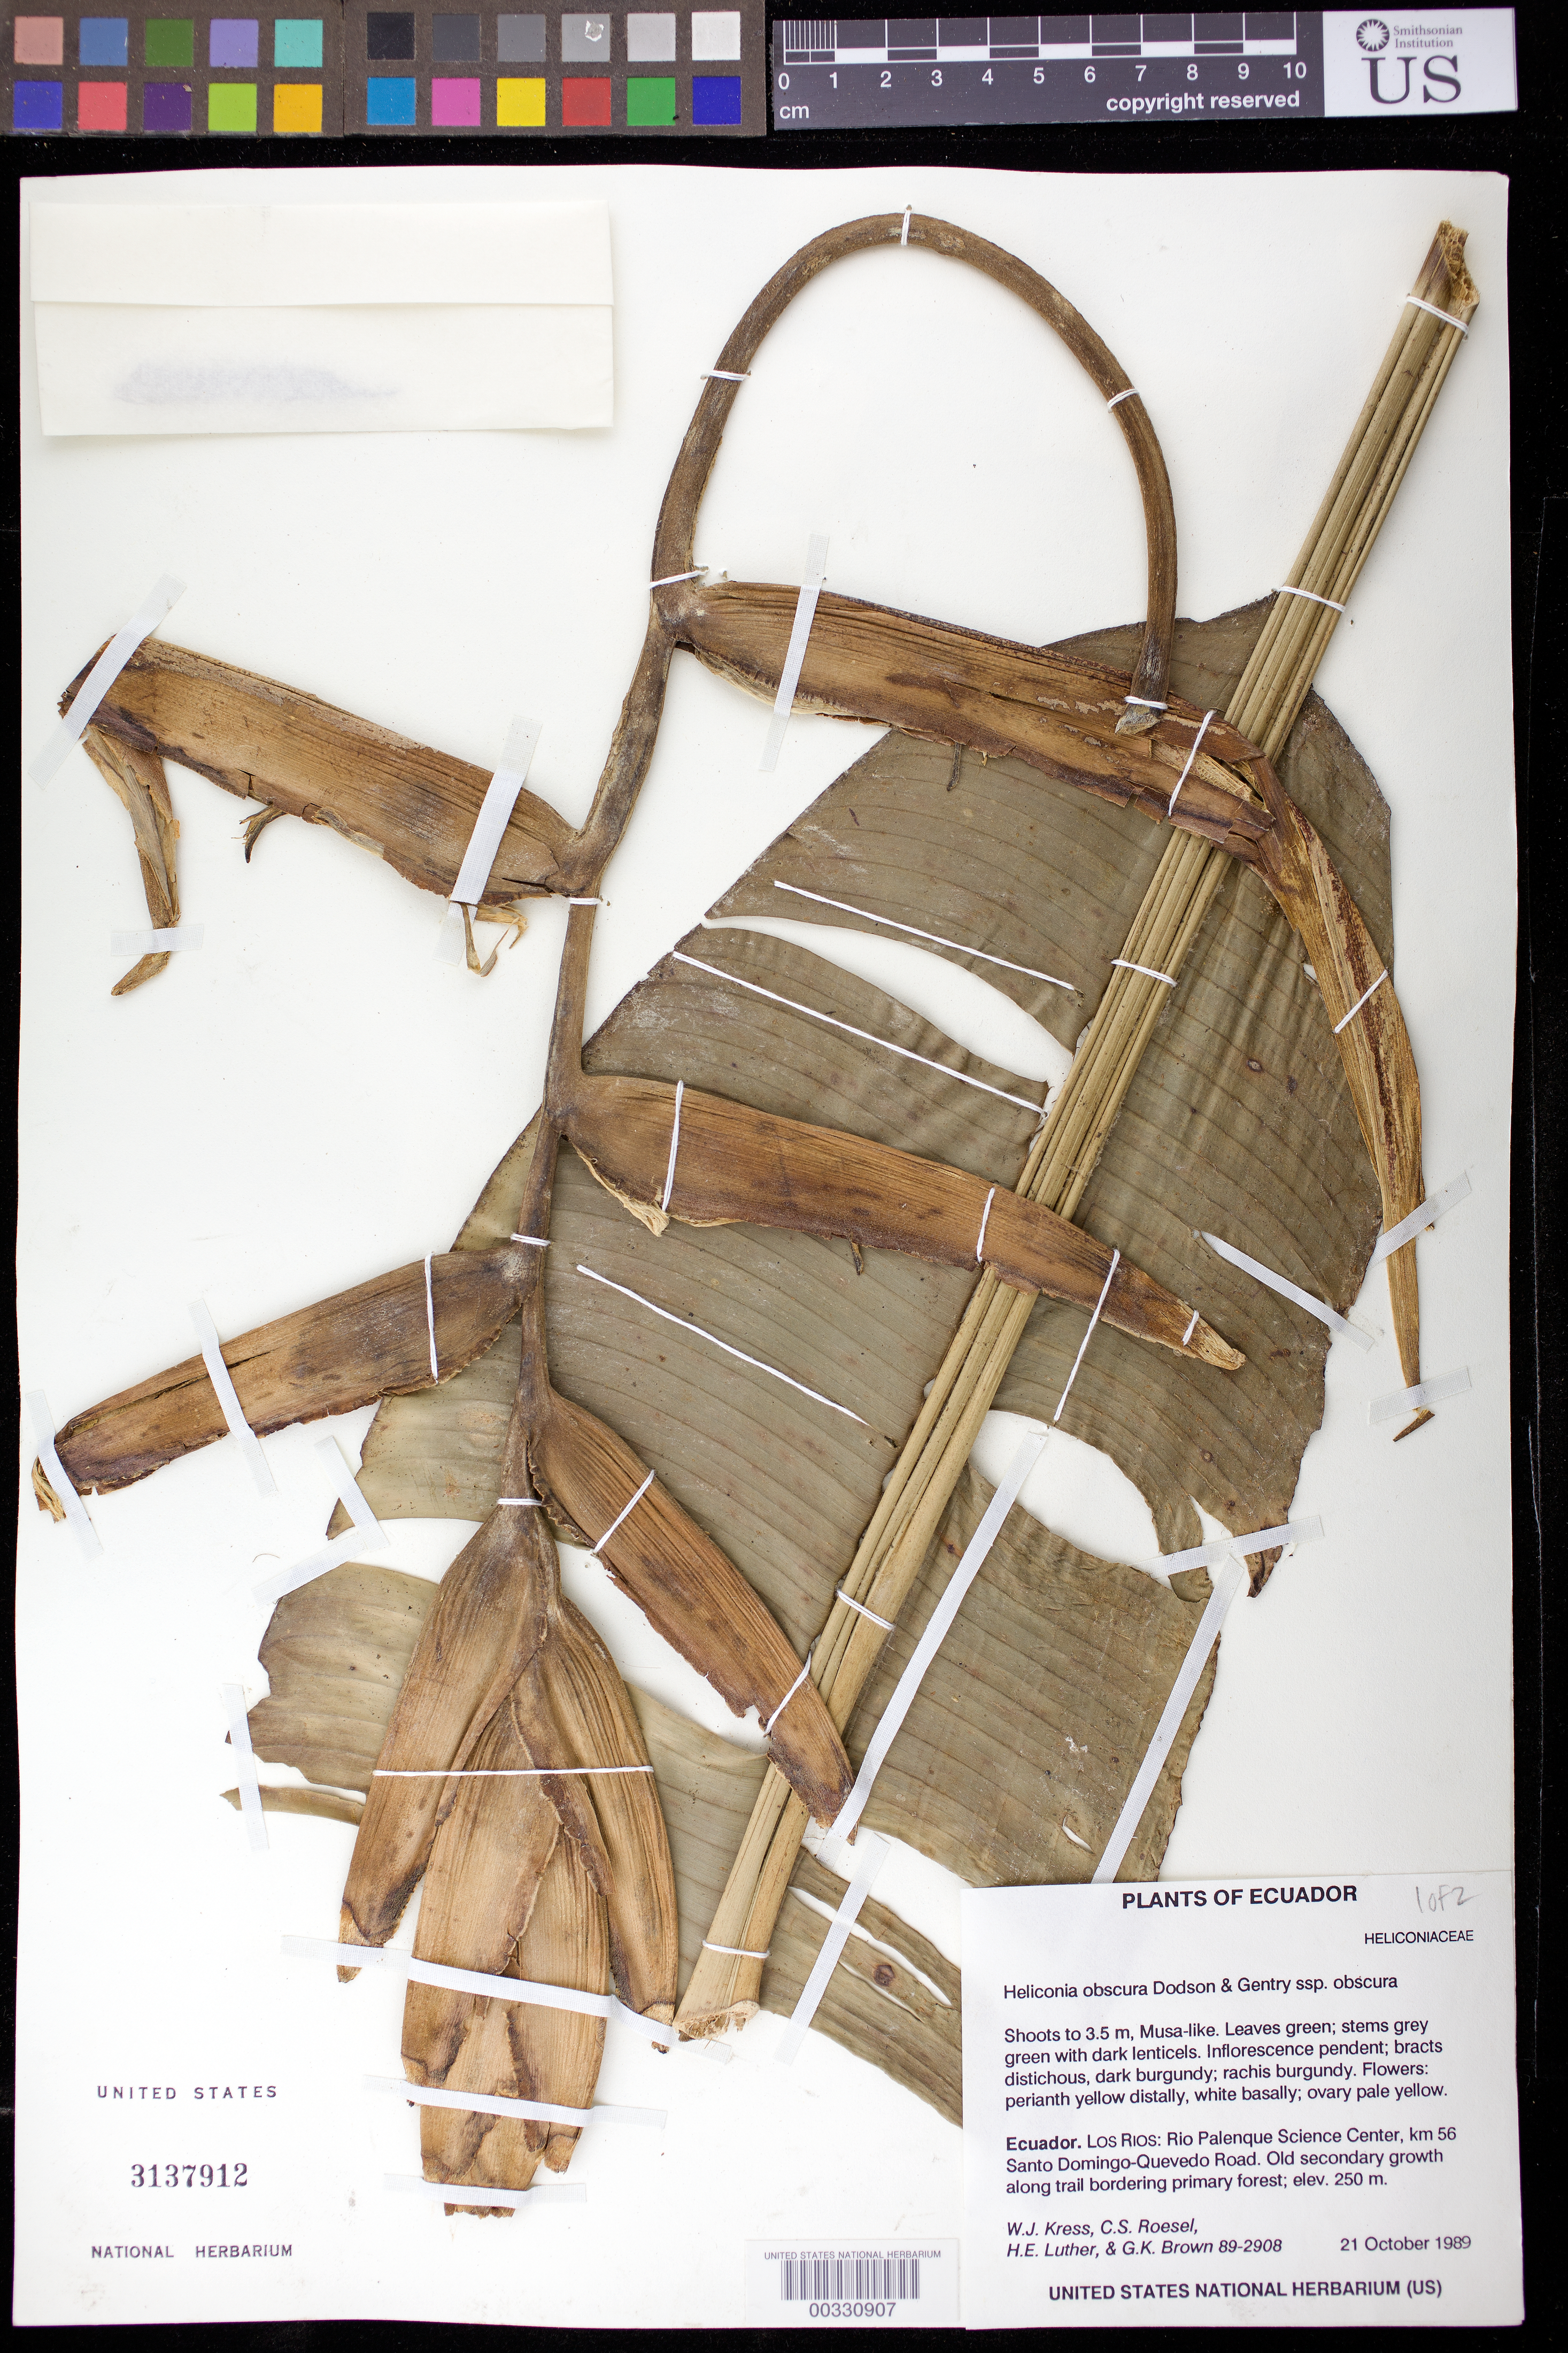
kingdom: Plantae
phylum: Tracheophyta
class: Liliopsida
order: Zingiberales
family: Heliconiaceae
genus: Heliconia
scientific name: Heliconia obscura subsp. obscura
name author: Dodson & Gentry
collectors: W. J. Kress, C. S. Roesel, Harry E. Luther & G. K. Brown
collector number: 89-2908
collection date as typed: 21 Oct 1989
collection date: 1989-10-21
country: Ecuador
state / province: Los Ríos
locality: Rio palenque science center, km 56 Santo Domingo-Quevedo road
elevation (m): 250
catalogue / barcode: US 3137912